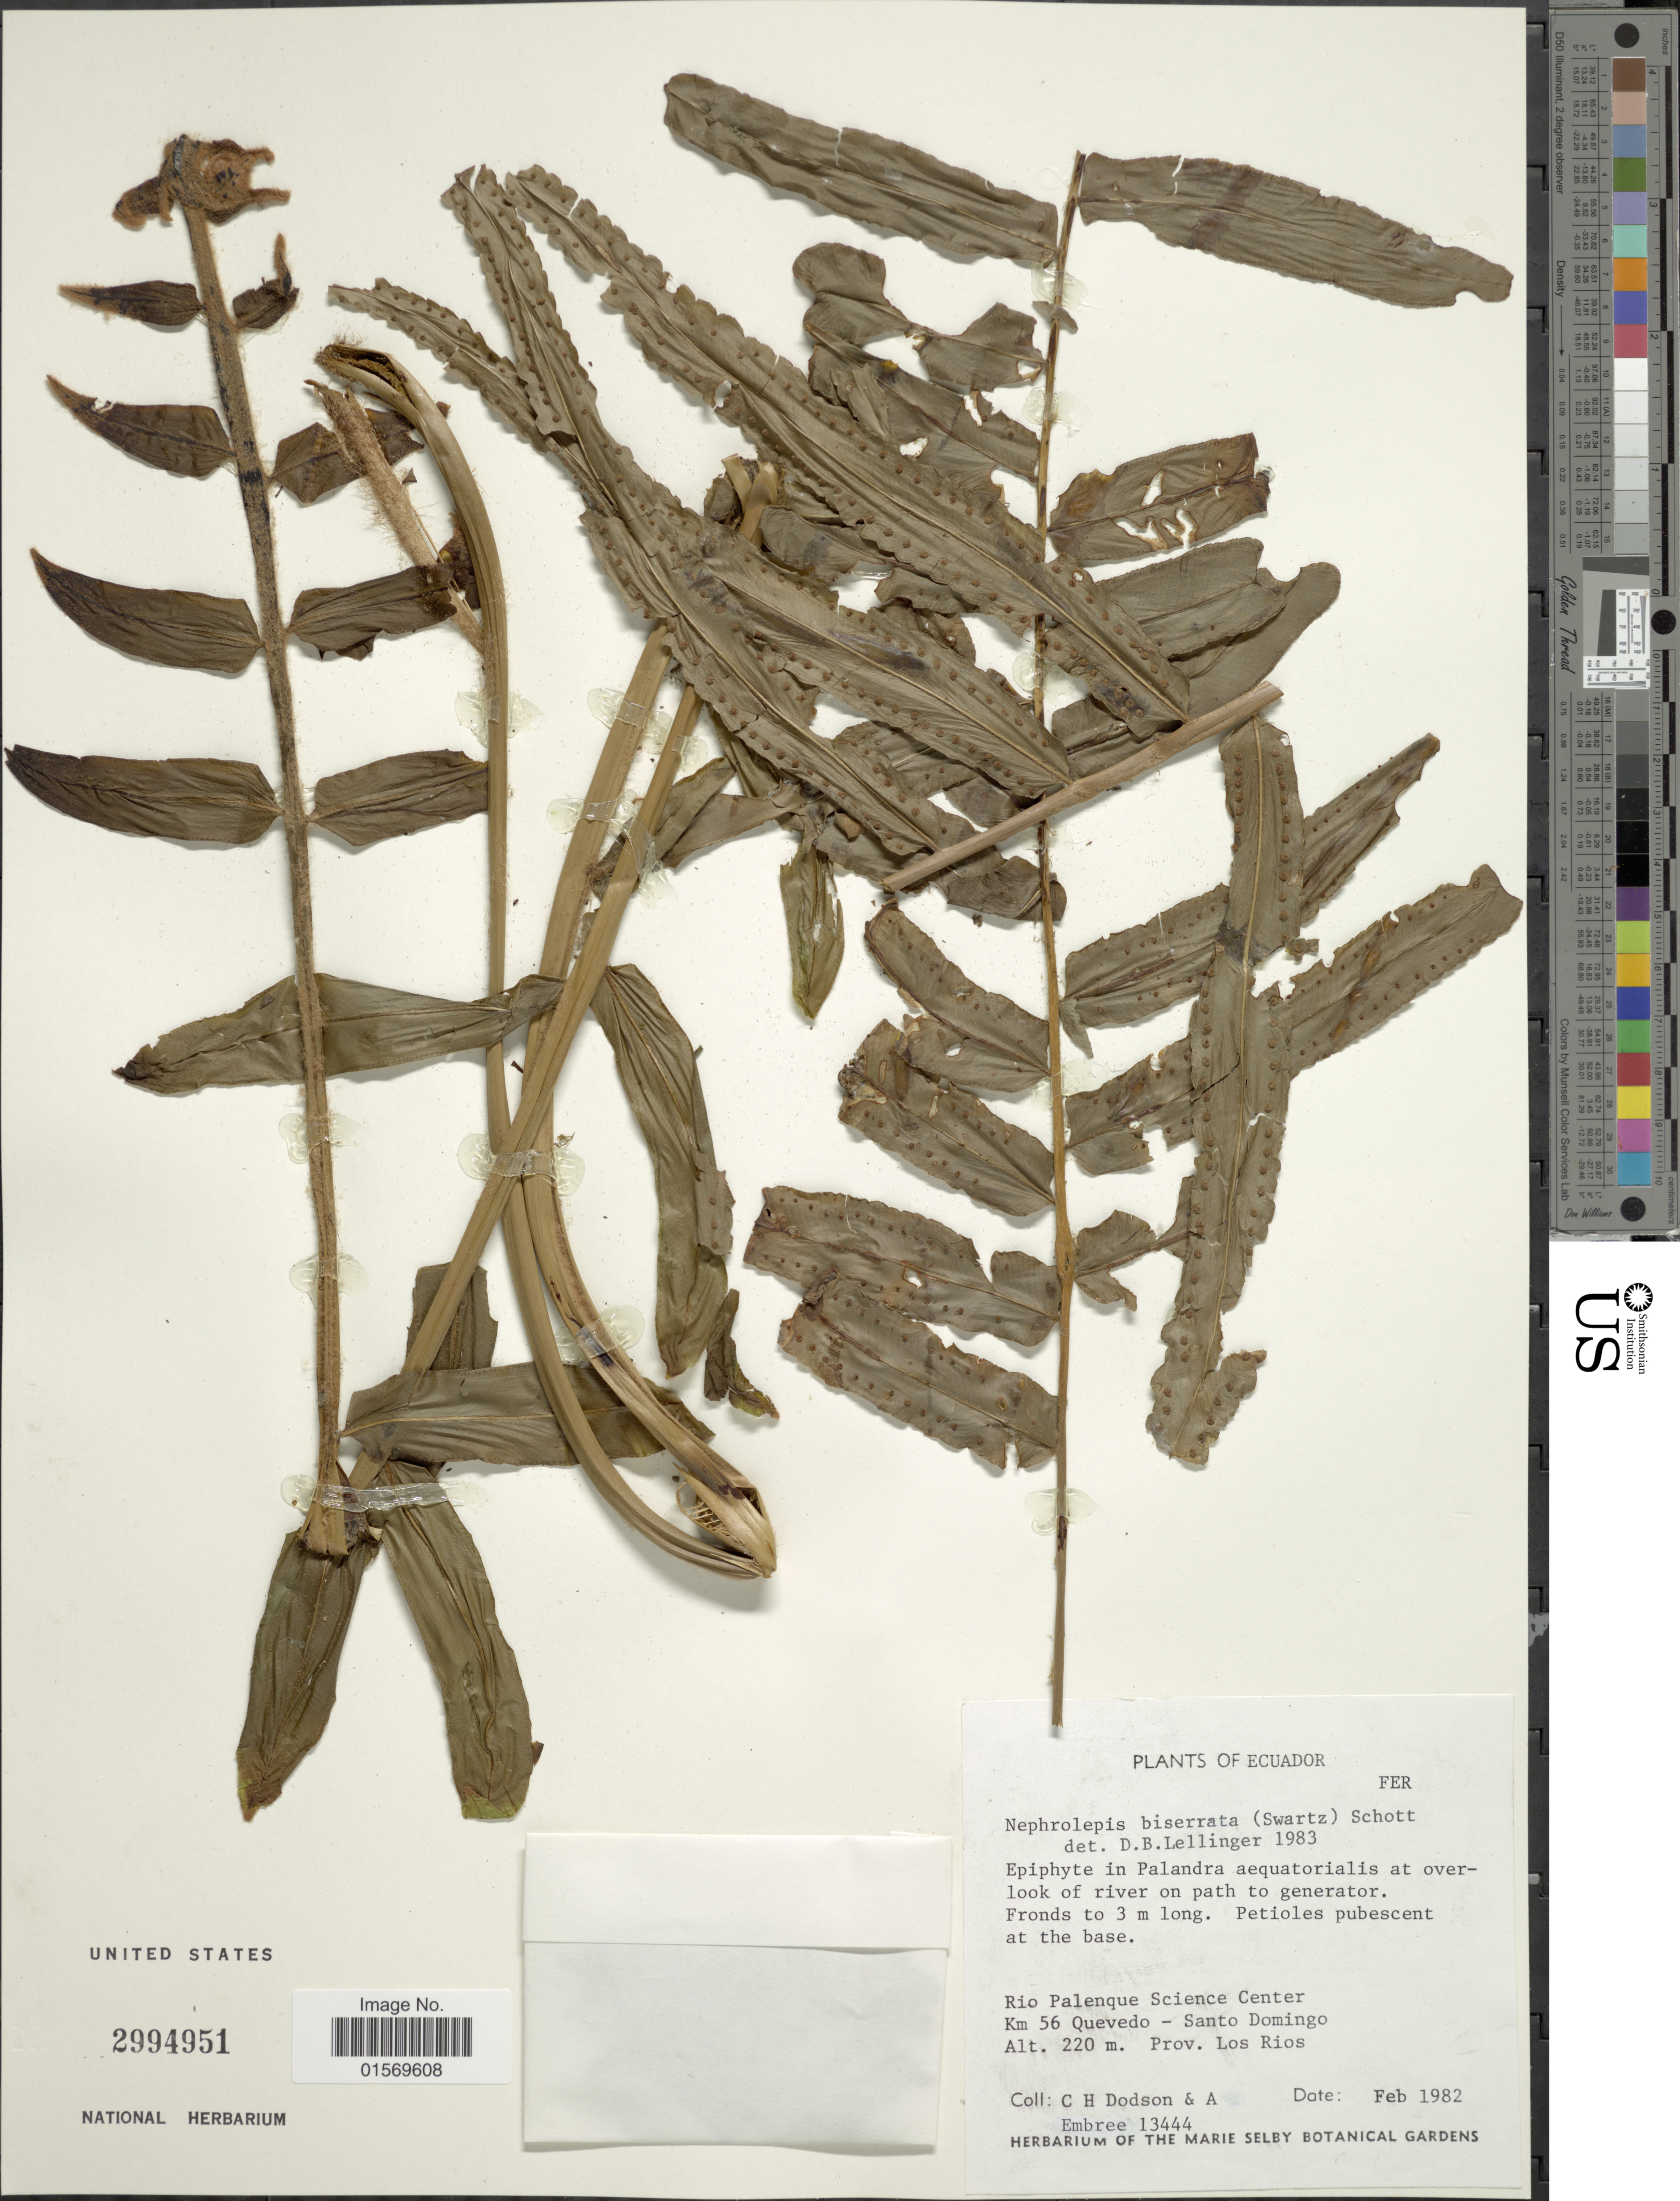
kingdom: Plantae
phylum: Tracheophyta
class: Polypodiopsida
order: Polypodiales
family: Nephrolepidaceae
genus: Nephrolepis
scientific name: Nephrolepis biserrata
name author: (Sw.) Schott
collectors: C. H. Dodson & A. Embree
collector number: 13444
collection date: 1982-02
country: Ecuador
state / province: Los Ríos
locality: Rio Palenque Science Center, Km 56 Quevedo-Santo Domingo.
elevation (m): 220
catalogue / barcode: US 2994951